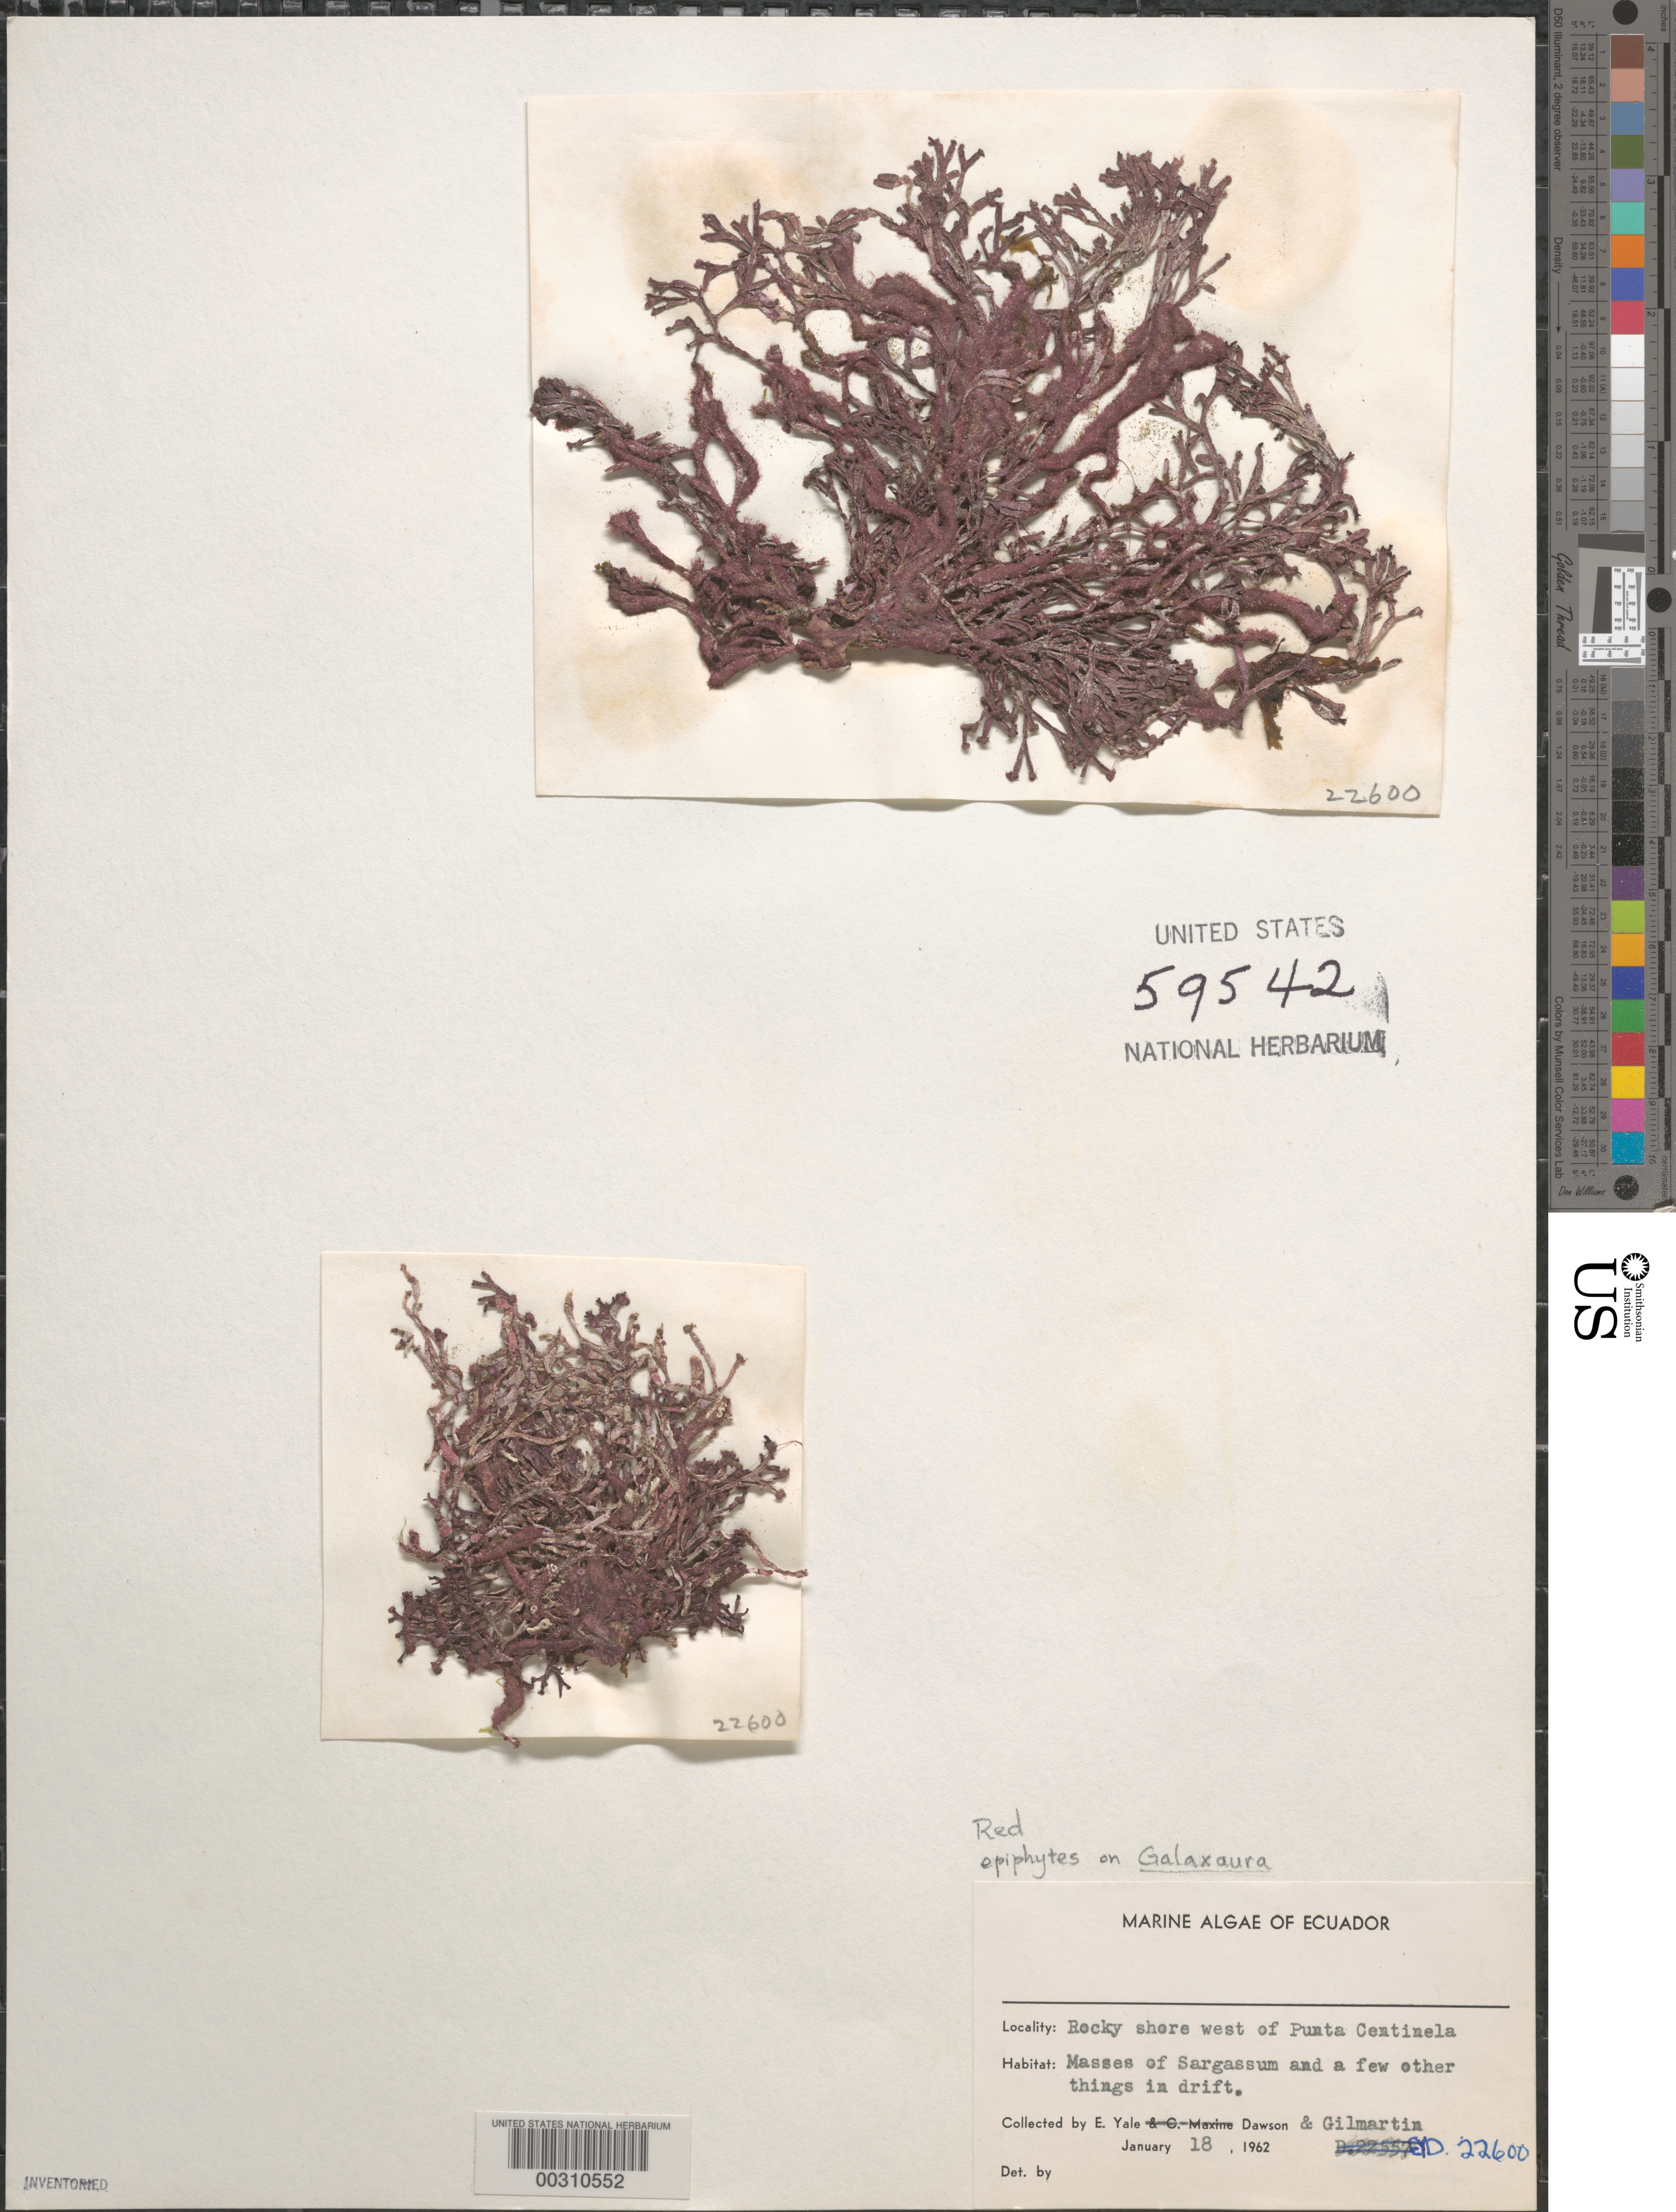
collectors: E. Y. Dawson & M. Gilmartin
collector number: EYD 22600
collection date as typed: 18 Jan 1962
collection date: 1962-01-18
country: Ecuador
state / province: Guayas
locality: West of Punta Centinela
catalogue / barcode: US 59542